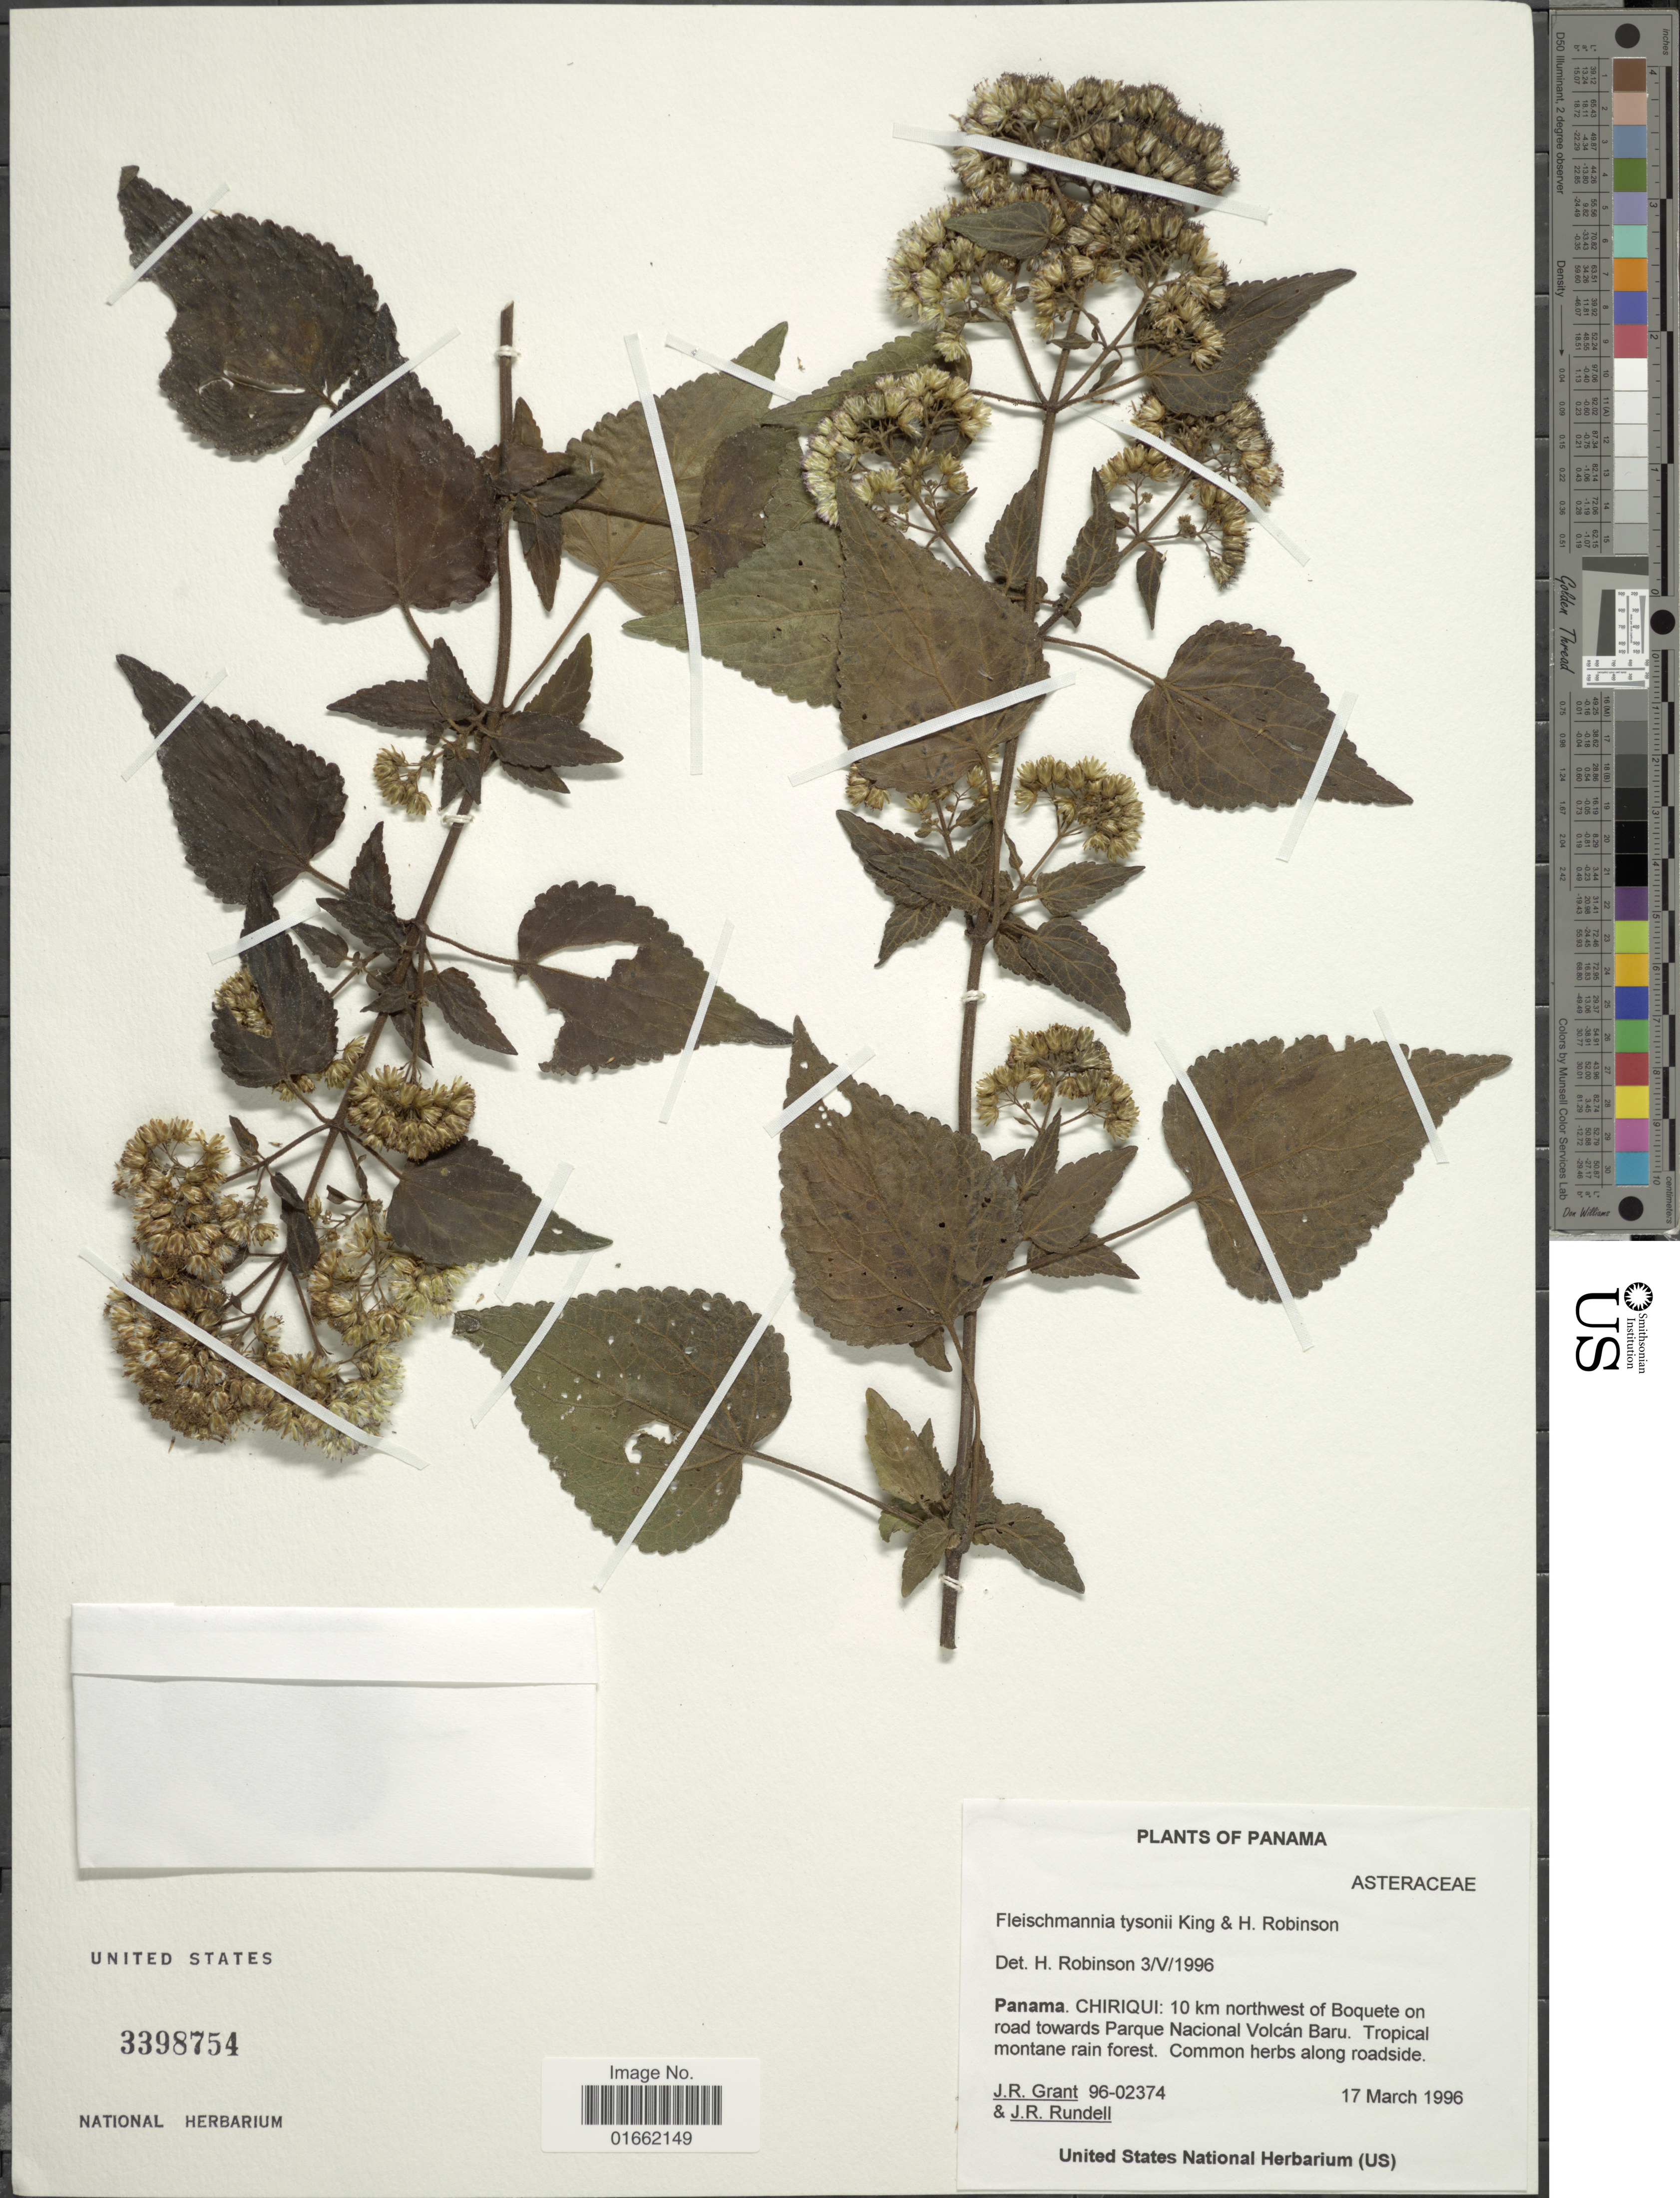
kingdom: Plantae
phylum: Tracheophyta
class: Magnoliopsida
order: Asterales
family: Asteraceae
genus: Fleischmannia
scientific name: Fleischmannia tysonii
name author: R.M. King & H. Rob.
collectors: J. Grant & J. R. Rundell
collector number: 96-02374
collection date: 1996-03-17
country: Panama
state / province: Chiriqui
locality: Panama: Chiriqui: 10 km northwest of Boquete on road towards Parque Nacional Volcán Baru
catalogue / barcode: US 3398754